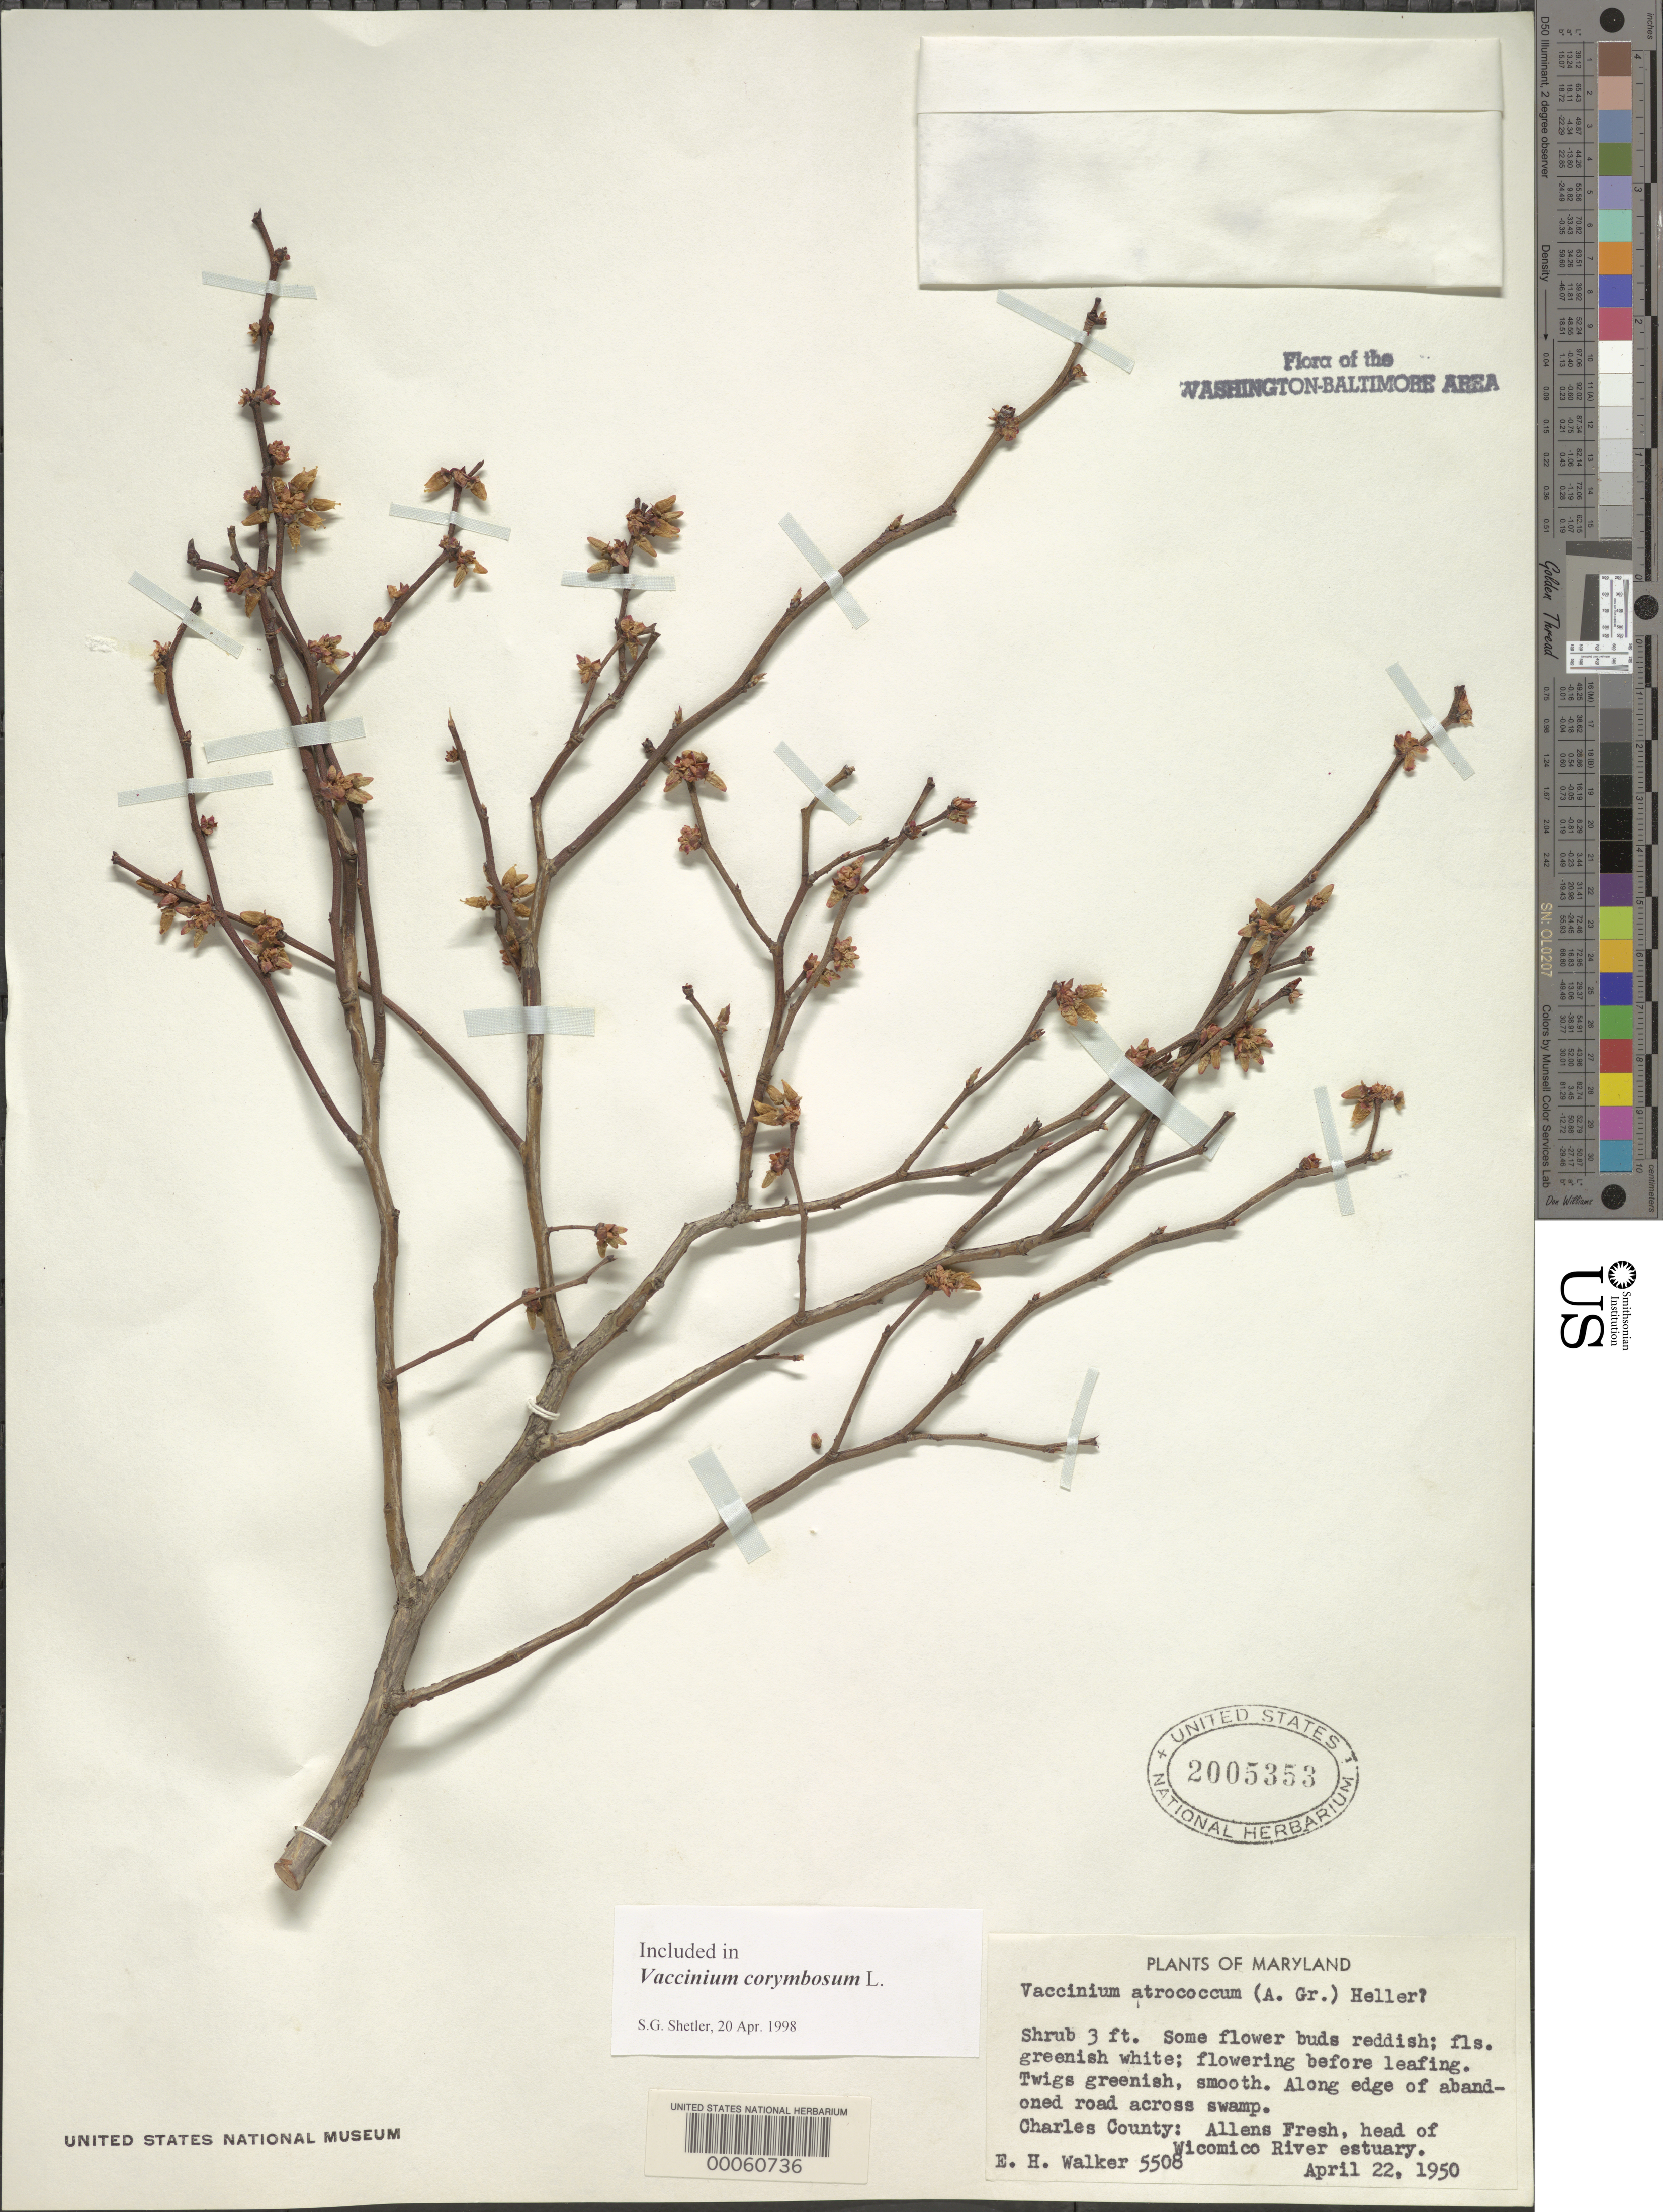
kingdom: Plantae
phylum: Tracheophyta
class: Magnoliopsida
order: Ericales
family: Ericaceae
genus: Vaccinium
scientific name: Vaccinium corymbosum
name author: L.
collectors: E. H. Walker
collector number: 5508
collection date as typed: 22 Apr 1950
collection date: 1950-04-22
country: United States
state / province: Maryland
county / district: Charles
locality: Allens Fresh at Wicomico River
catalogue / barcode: US 2005353